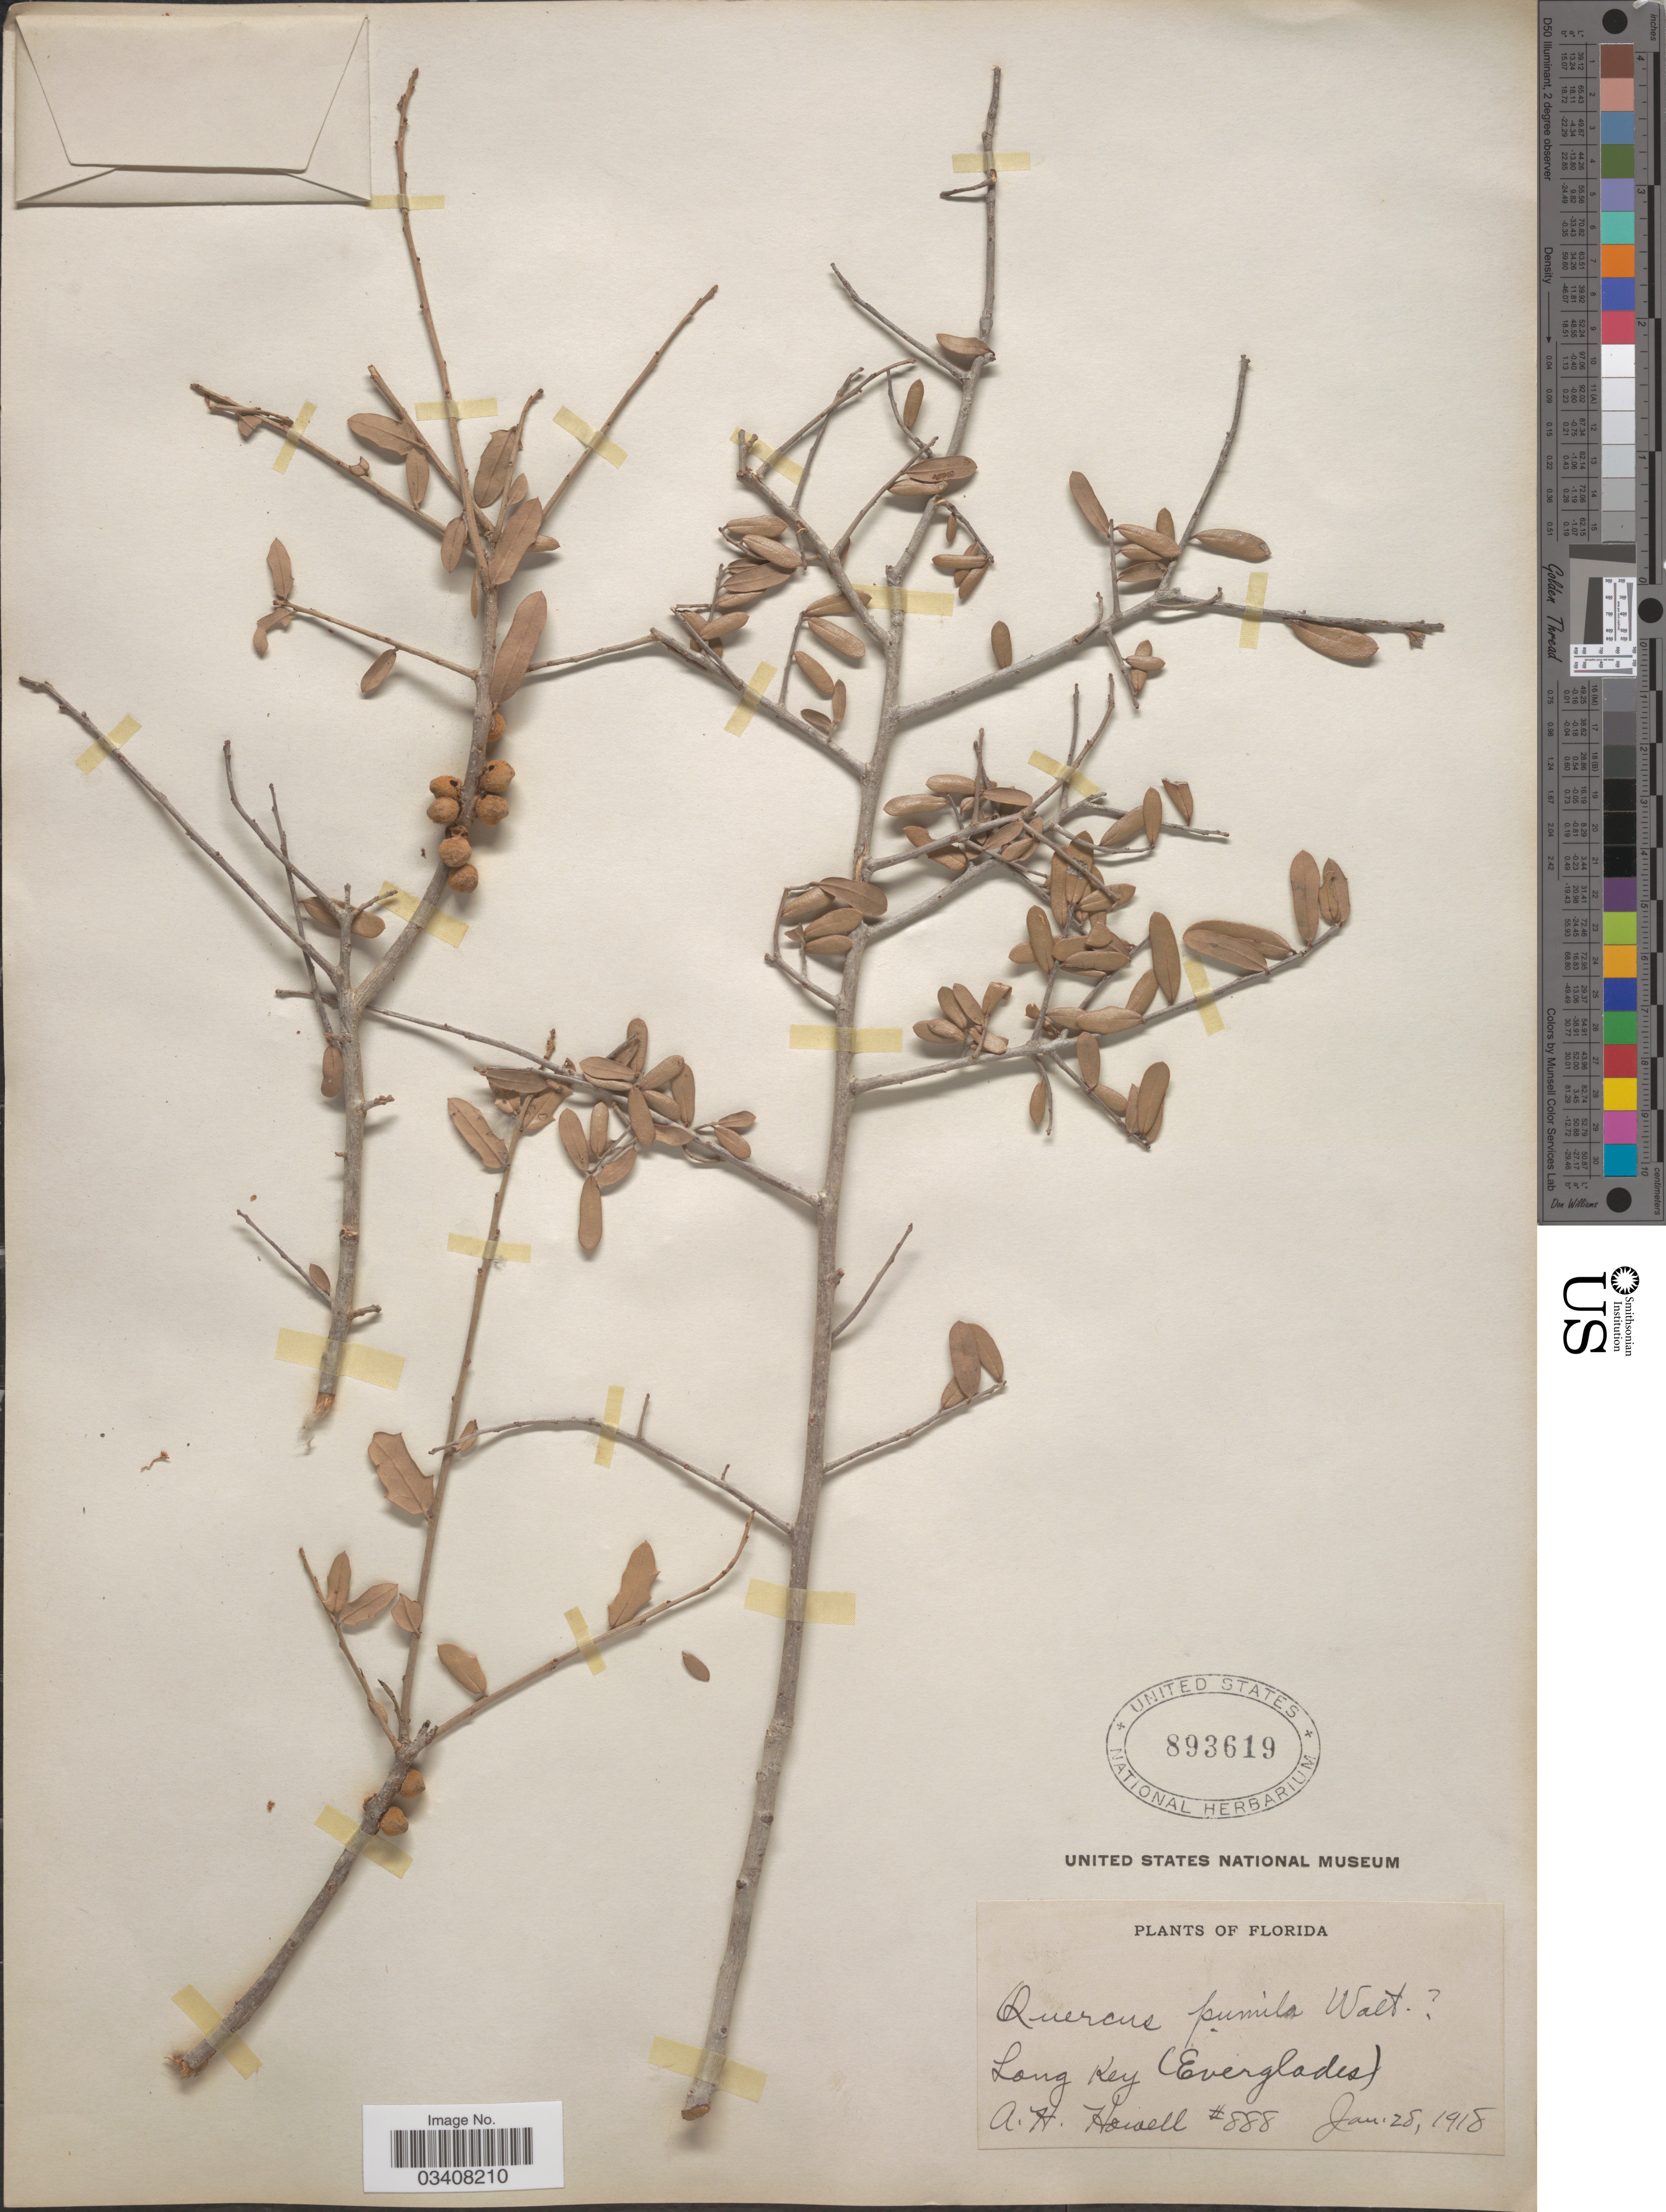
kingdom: Plantae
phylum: Tracheophyta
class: Magnoliopsida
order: Fagales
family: Fagaceae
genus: Quercus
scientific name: Quercus pumila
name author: Walter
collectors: A. Howell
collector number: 888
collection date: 1918-01-28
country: United States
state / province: Florida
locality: Long Key (Everglades).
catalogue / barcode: US 893619